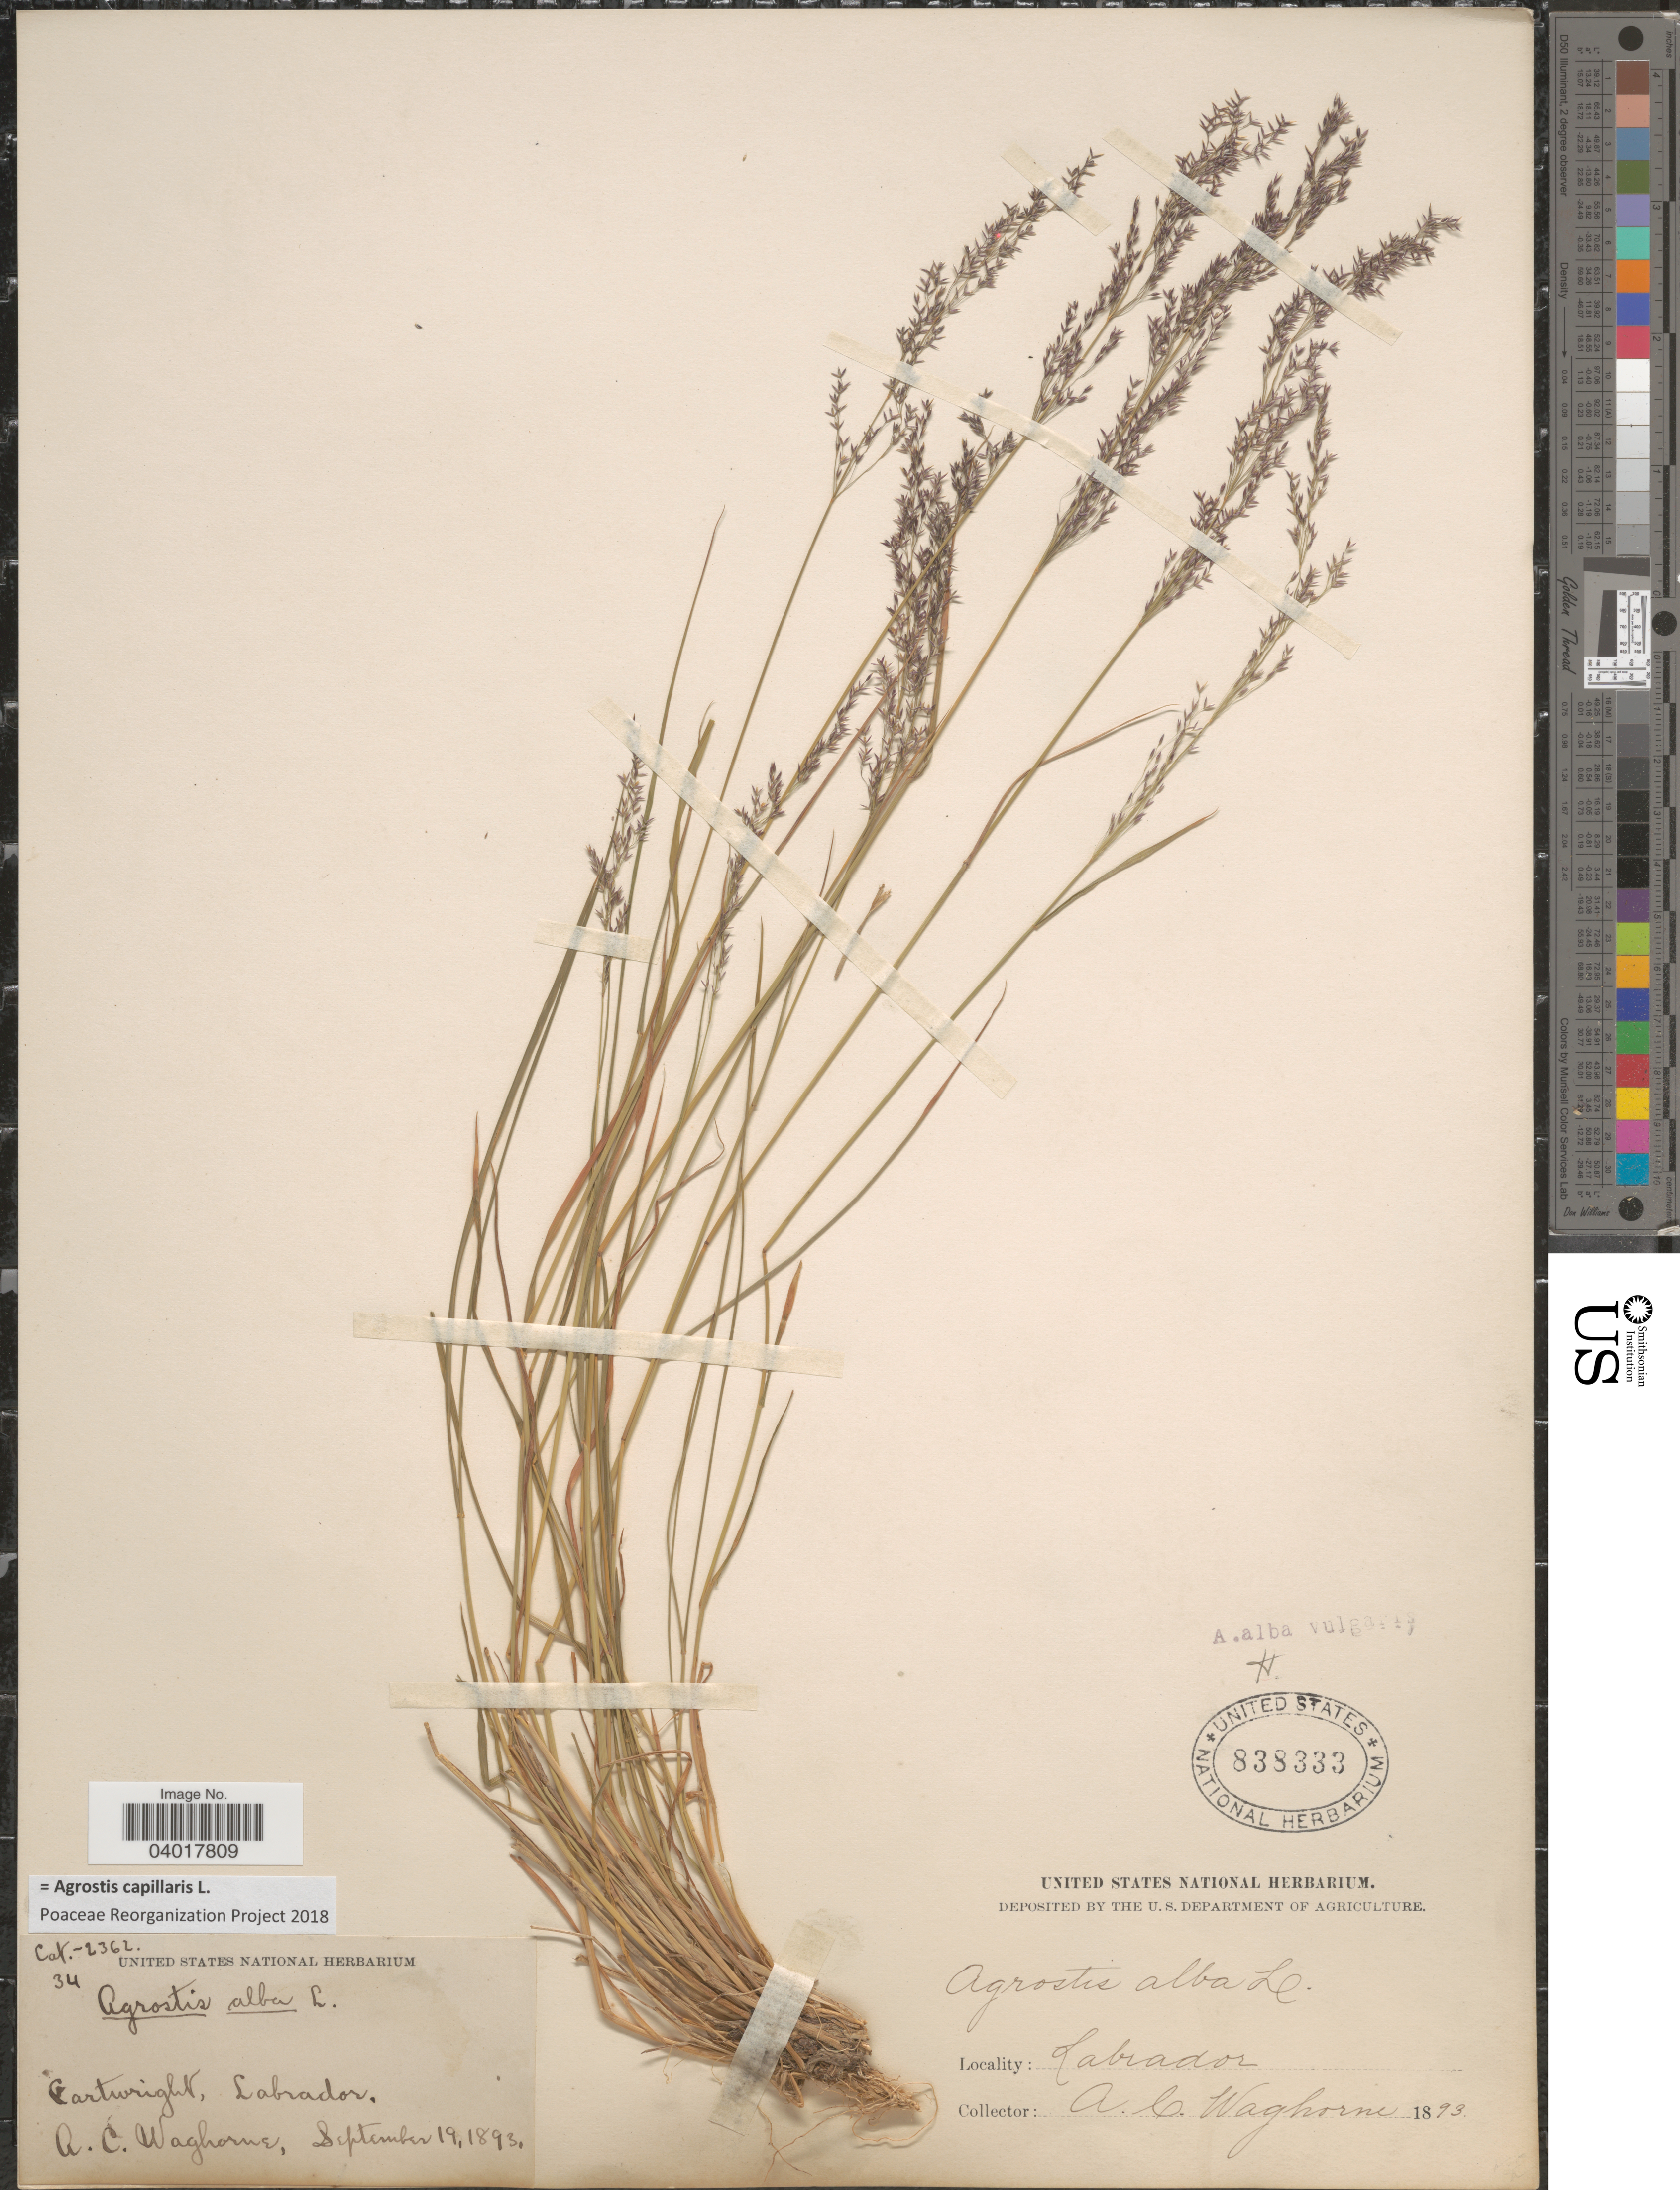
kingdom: Plantae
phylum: Tracheophyta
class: Liliopsida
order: Poales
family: Poaceae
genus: Agrostis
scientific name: Agrostis capillaris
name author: L.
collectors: A. Waghorne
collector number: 34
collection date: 1893-09-19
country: Canada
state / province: Newfoundland and Labrador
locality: Cartwright, Labrador.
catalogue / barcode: US 838333